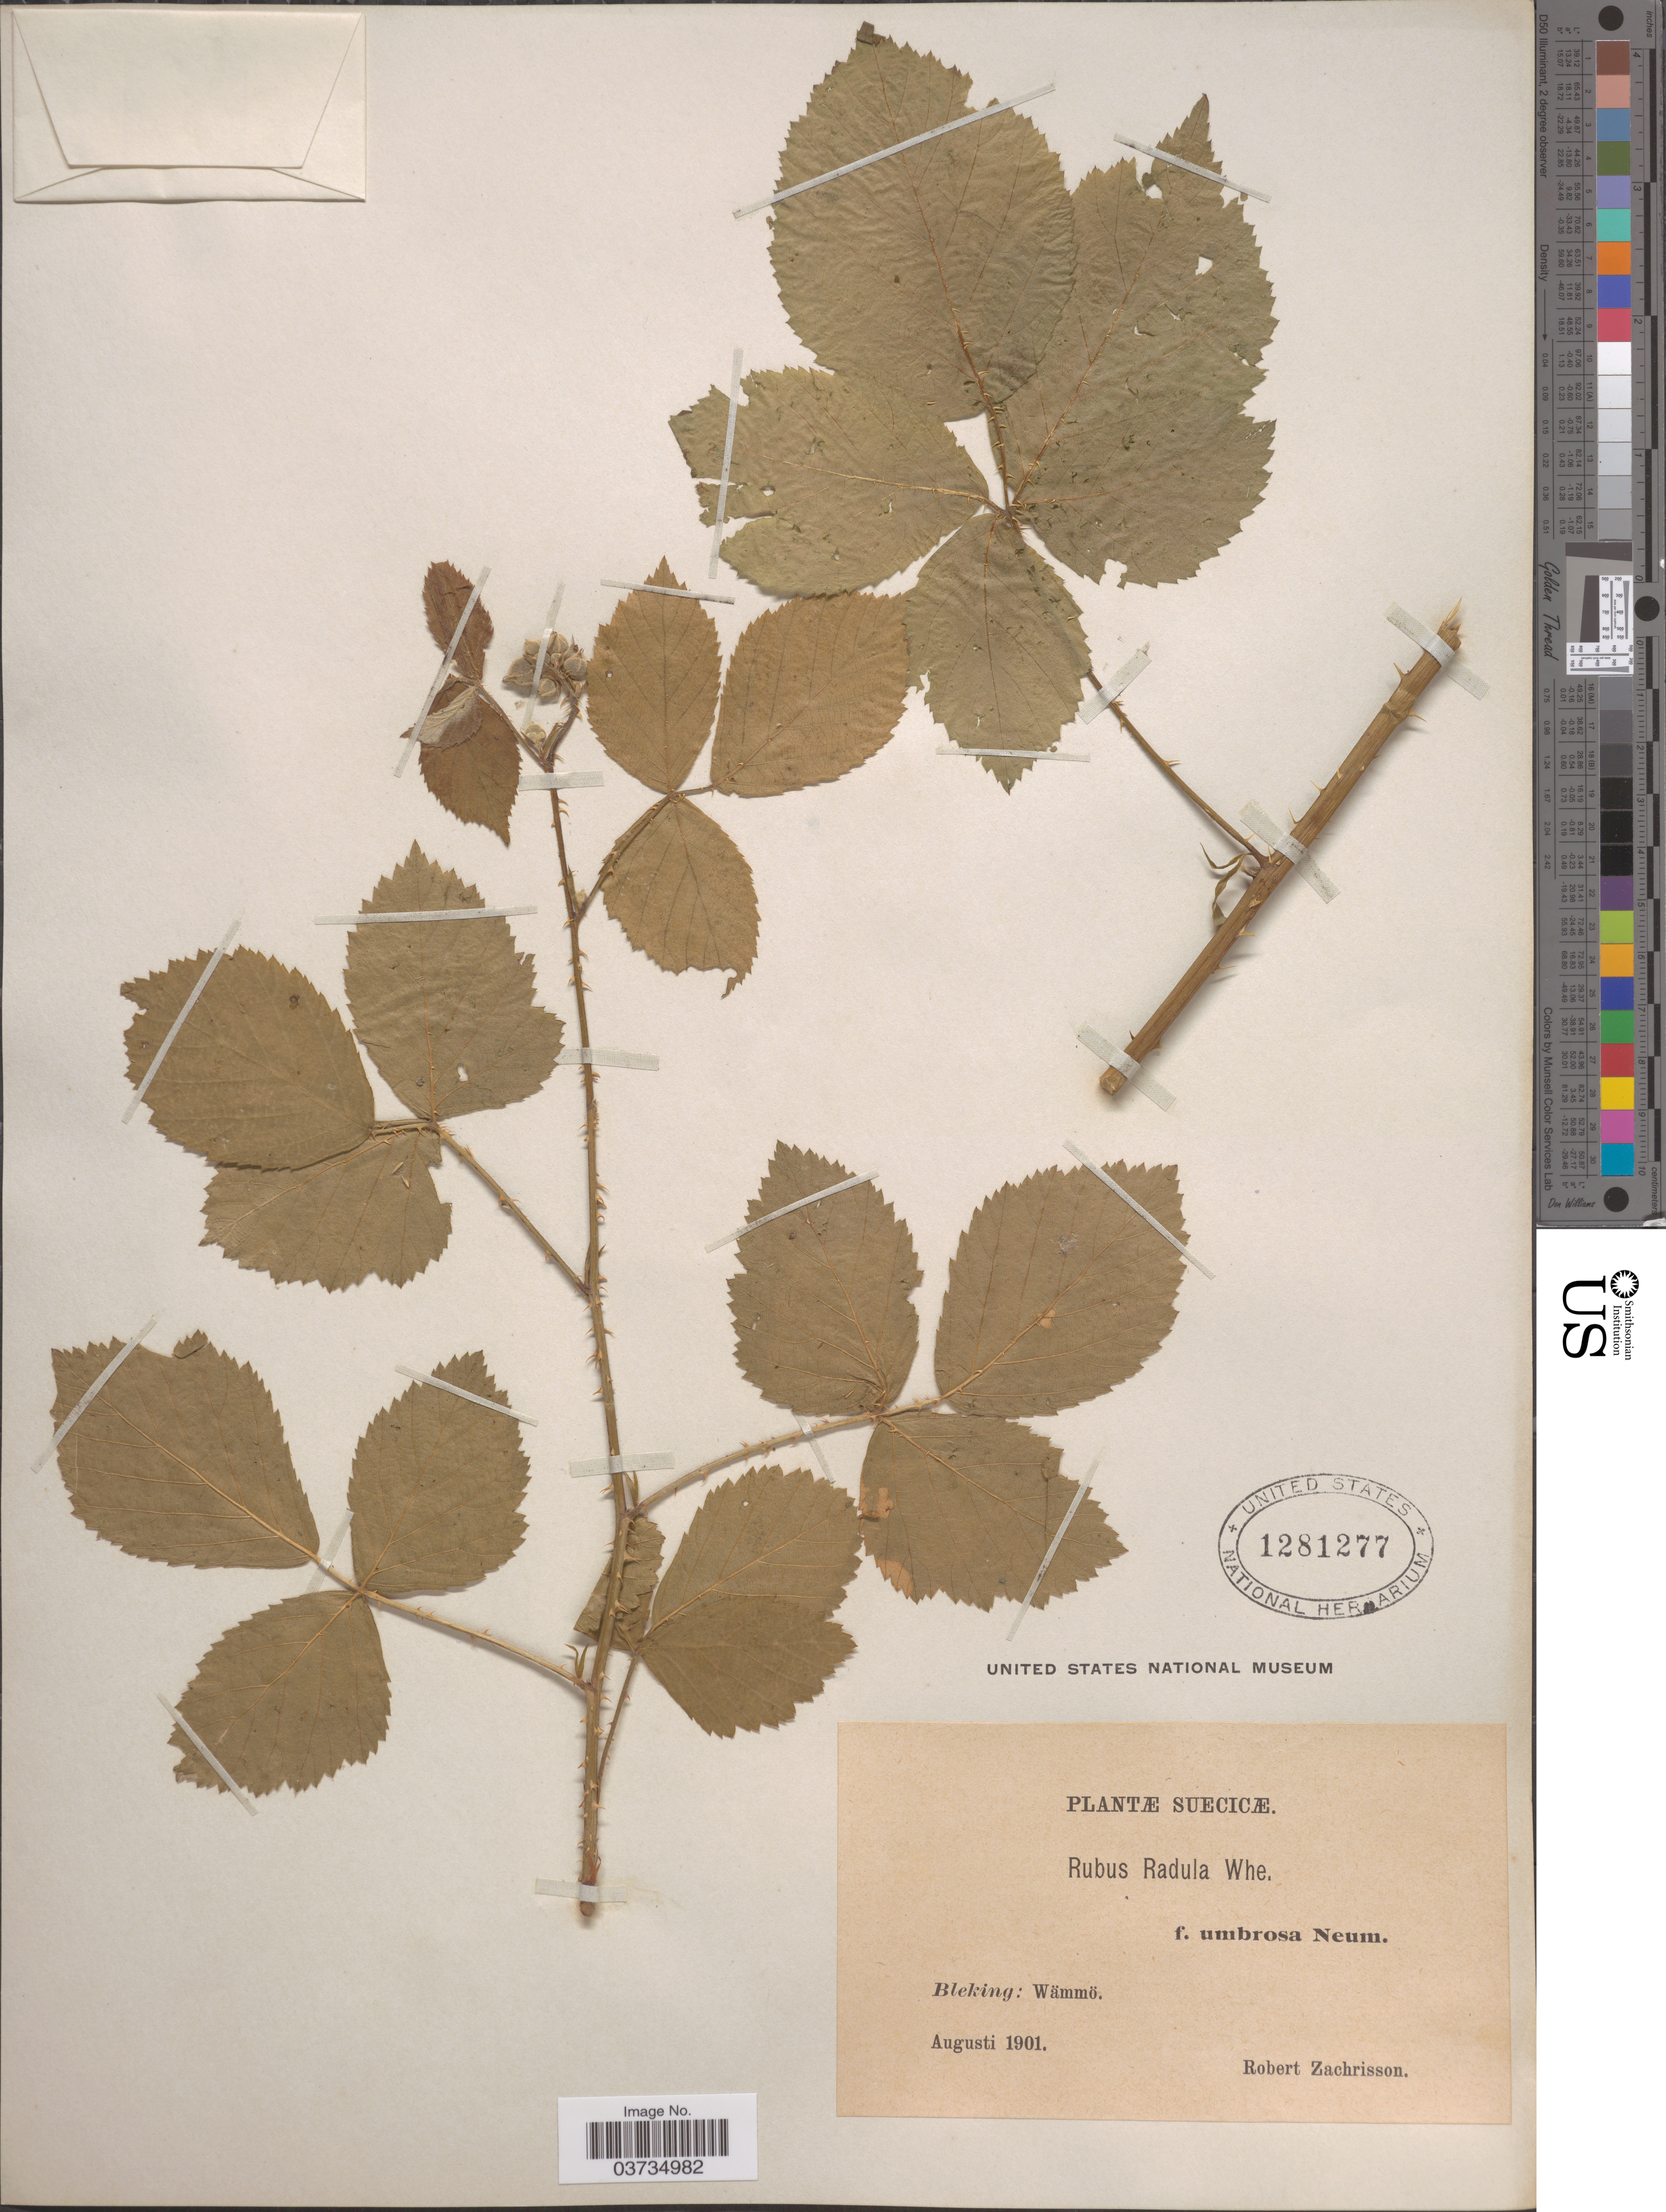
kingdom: Plantae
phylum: Tracheophyta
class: Magnoliopsida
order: Rosales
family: Rosaceae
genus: Rubus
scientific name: Rubus radula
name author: Weihe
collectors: R. Zachrisson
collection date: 1901-08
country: Sweden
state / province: Blekinge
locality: Suecicæ. Bleking: Wämmö.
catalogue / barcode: US 1281277